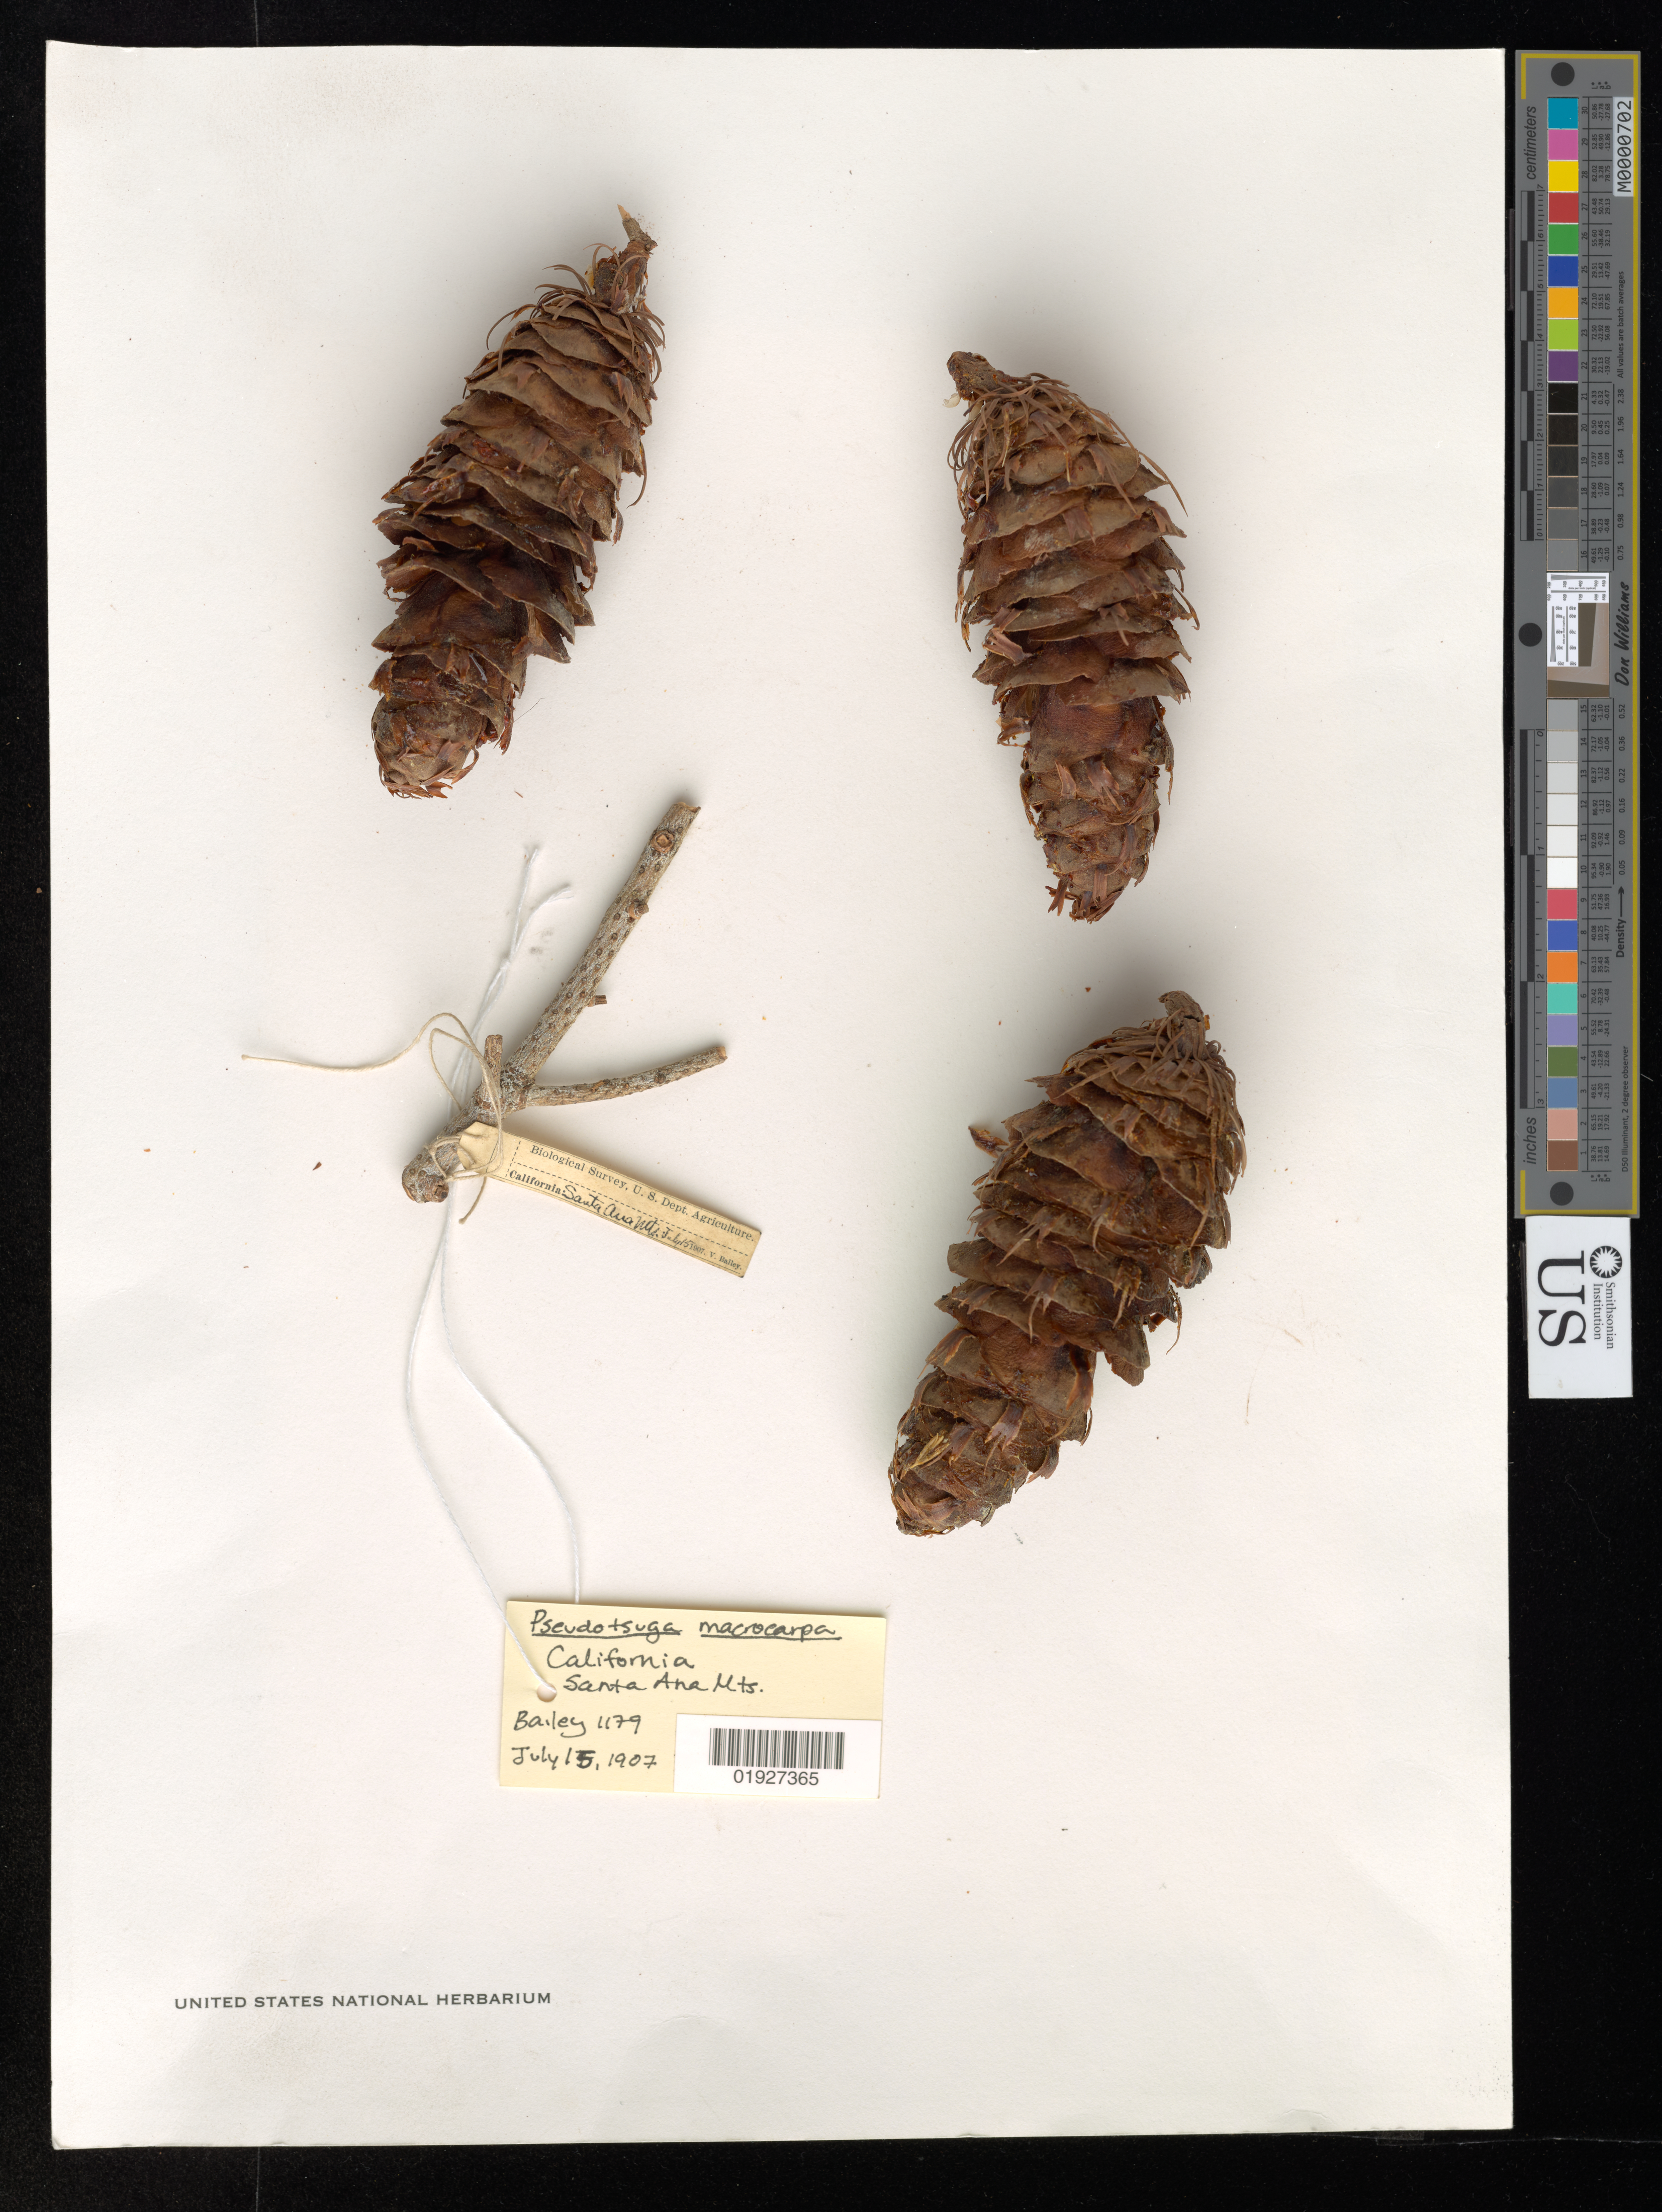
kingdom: Plantae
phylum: Tracheophyta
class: Pinopsida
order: Pinales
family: Pinaceae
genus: Pseudotsuga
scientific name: Pseudotsuga macrocarpa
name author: (Vasey) Mayr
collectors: V. O. Bailey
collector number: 1179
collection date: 1907-07-15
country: United States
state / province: California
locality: Santa Ana Mts.